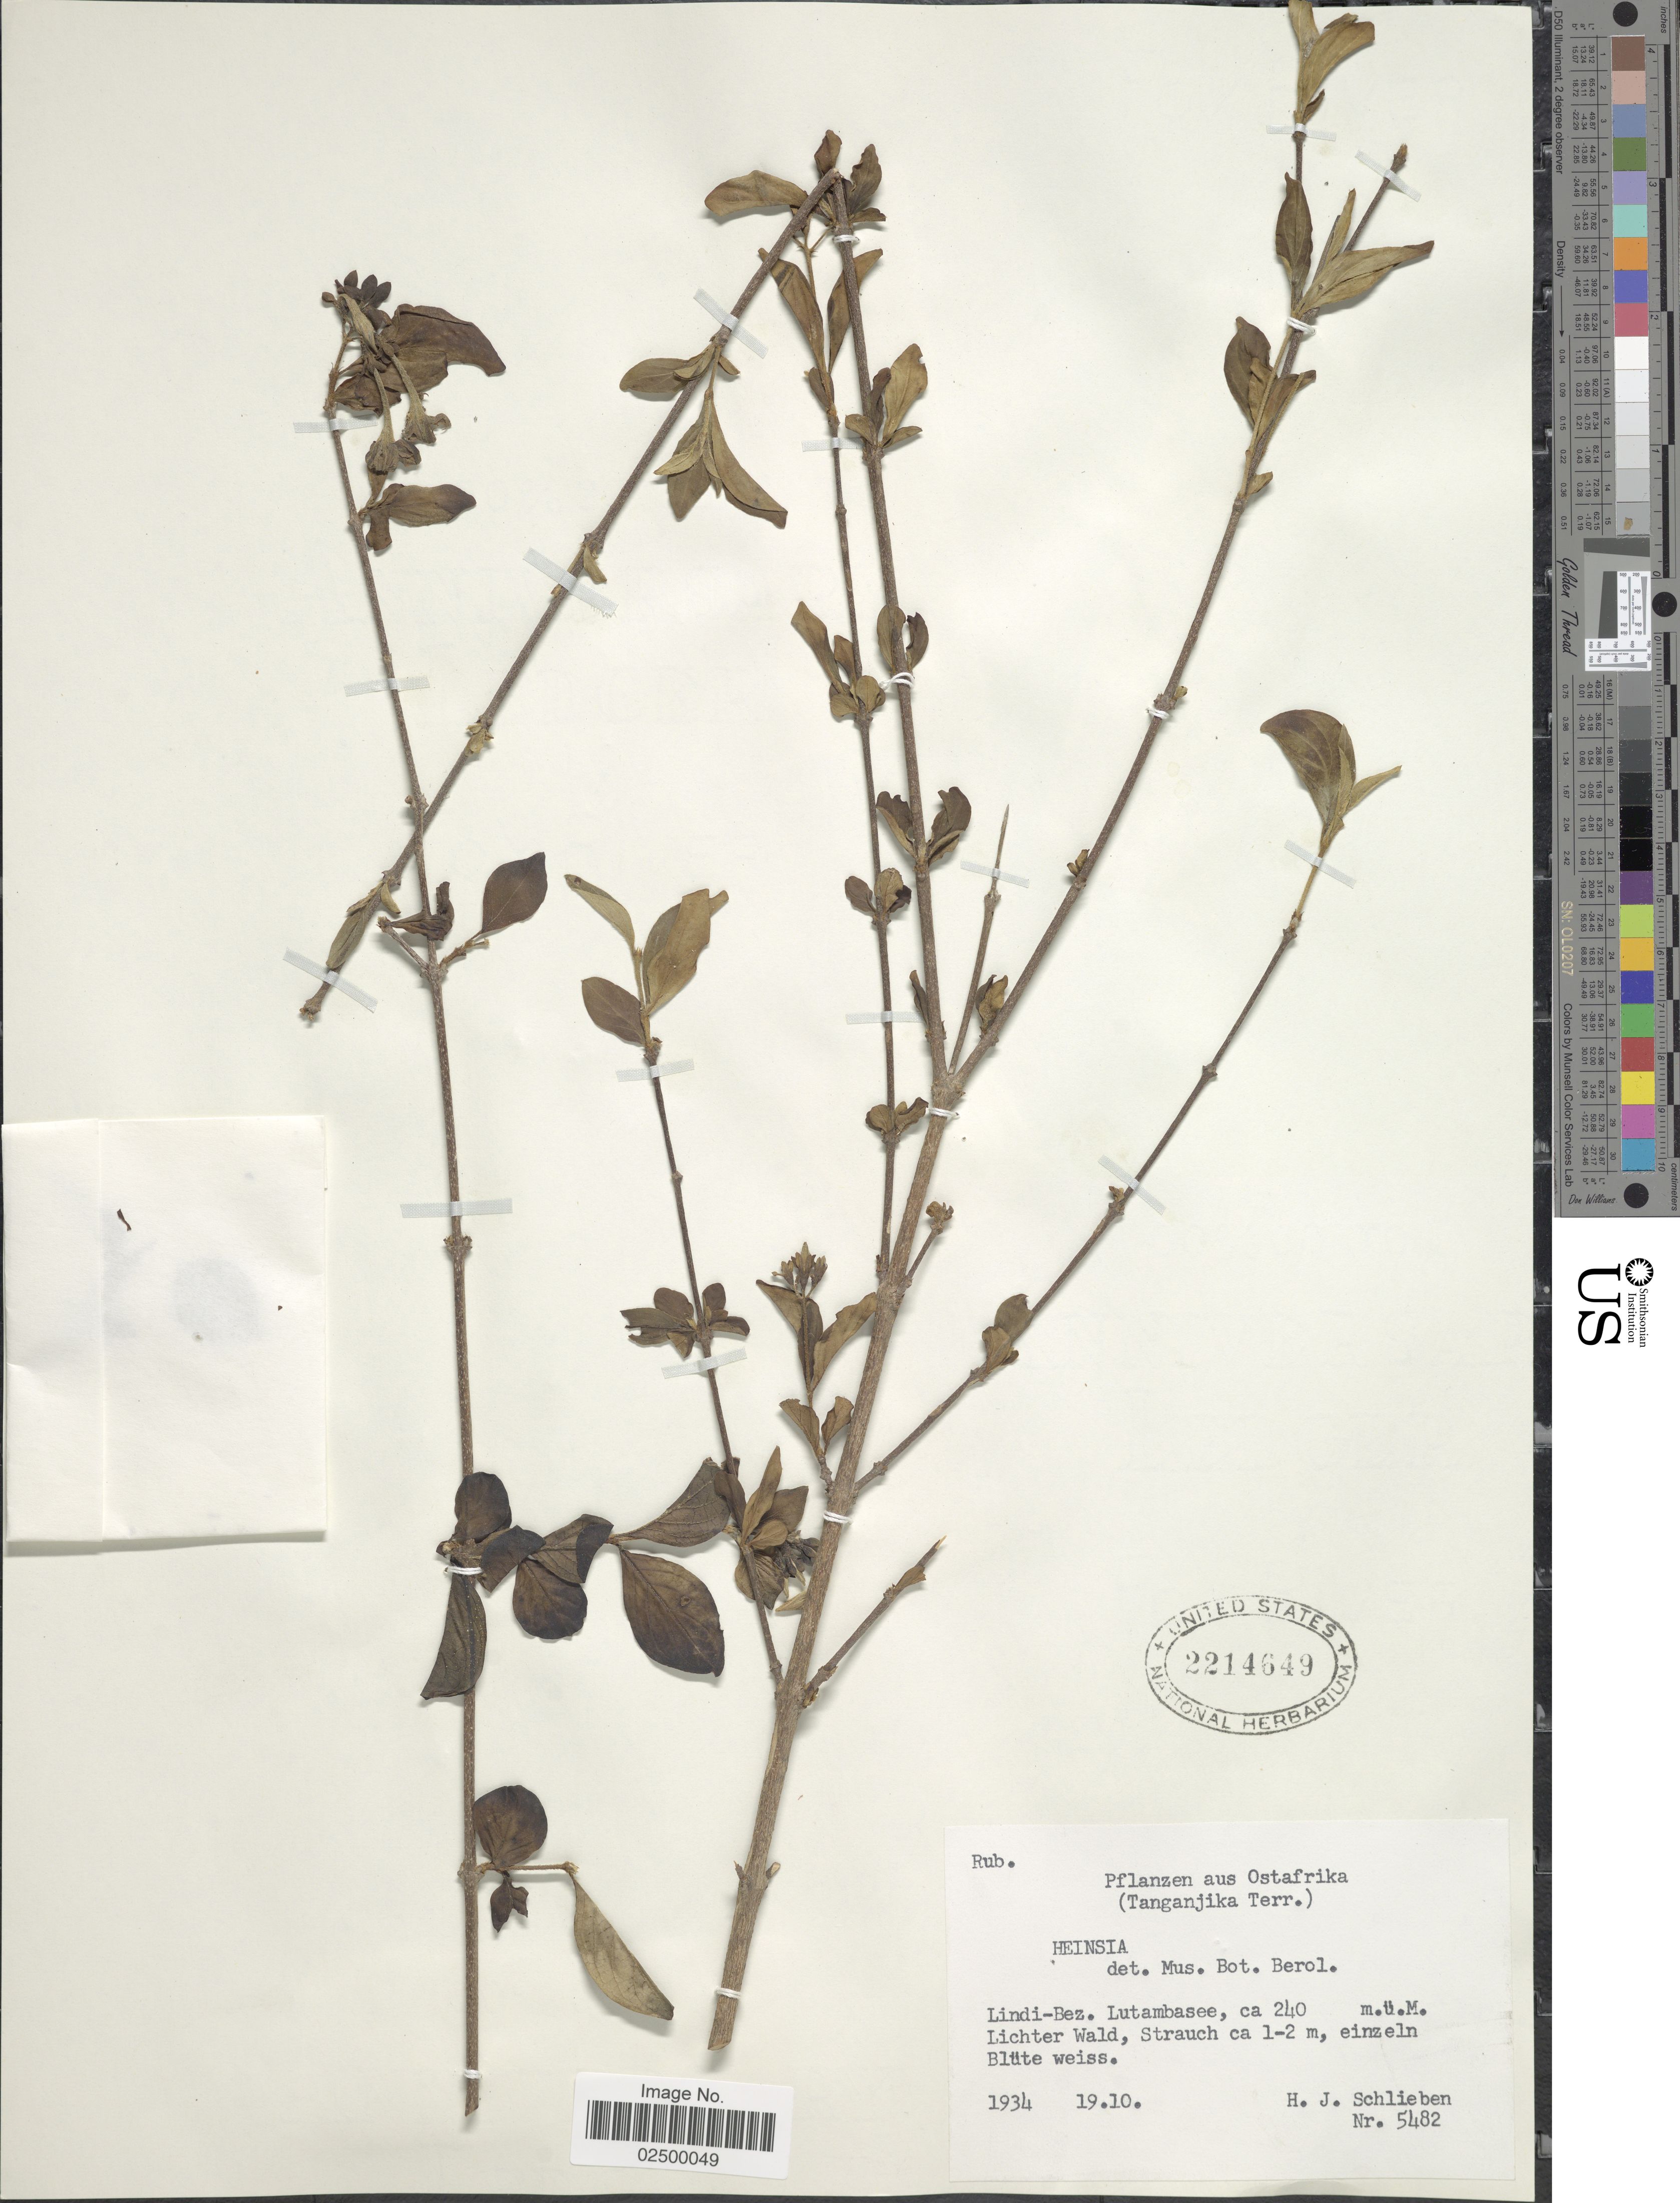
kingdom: Plantae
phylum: Tracheophyta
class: Magnoliopsida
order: Gentianales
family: Rubiaceae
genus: Heinsia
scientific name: Heinsia sp.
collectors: H. J. Schlieben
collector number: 5482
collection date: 1934-10-19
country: Tanzania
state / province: Lindi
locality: Aus ostafrika (Tanganjika Terr.), Lindi-Bez, Lutamasee, Lichter Wald, Strauch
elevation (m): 240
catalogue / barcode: US 2214649